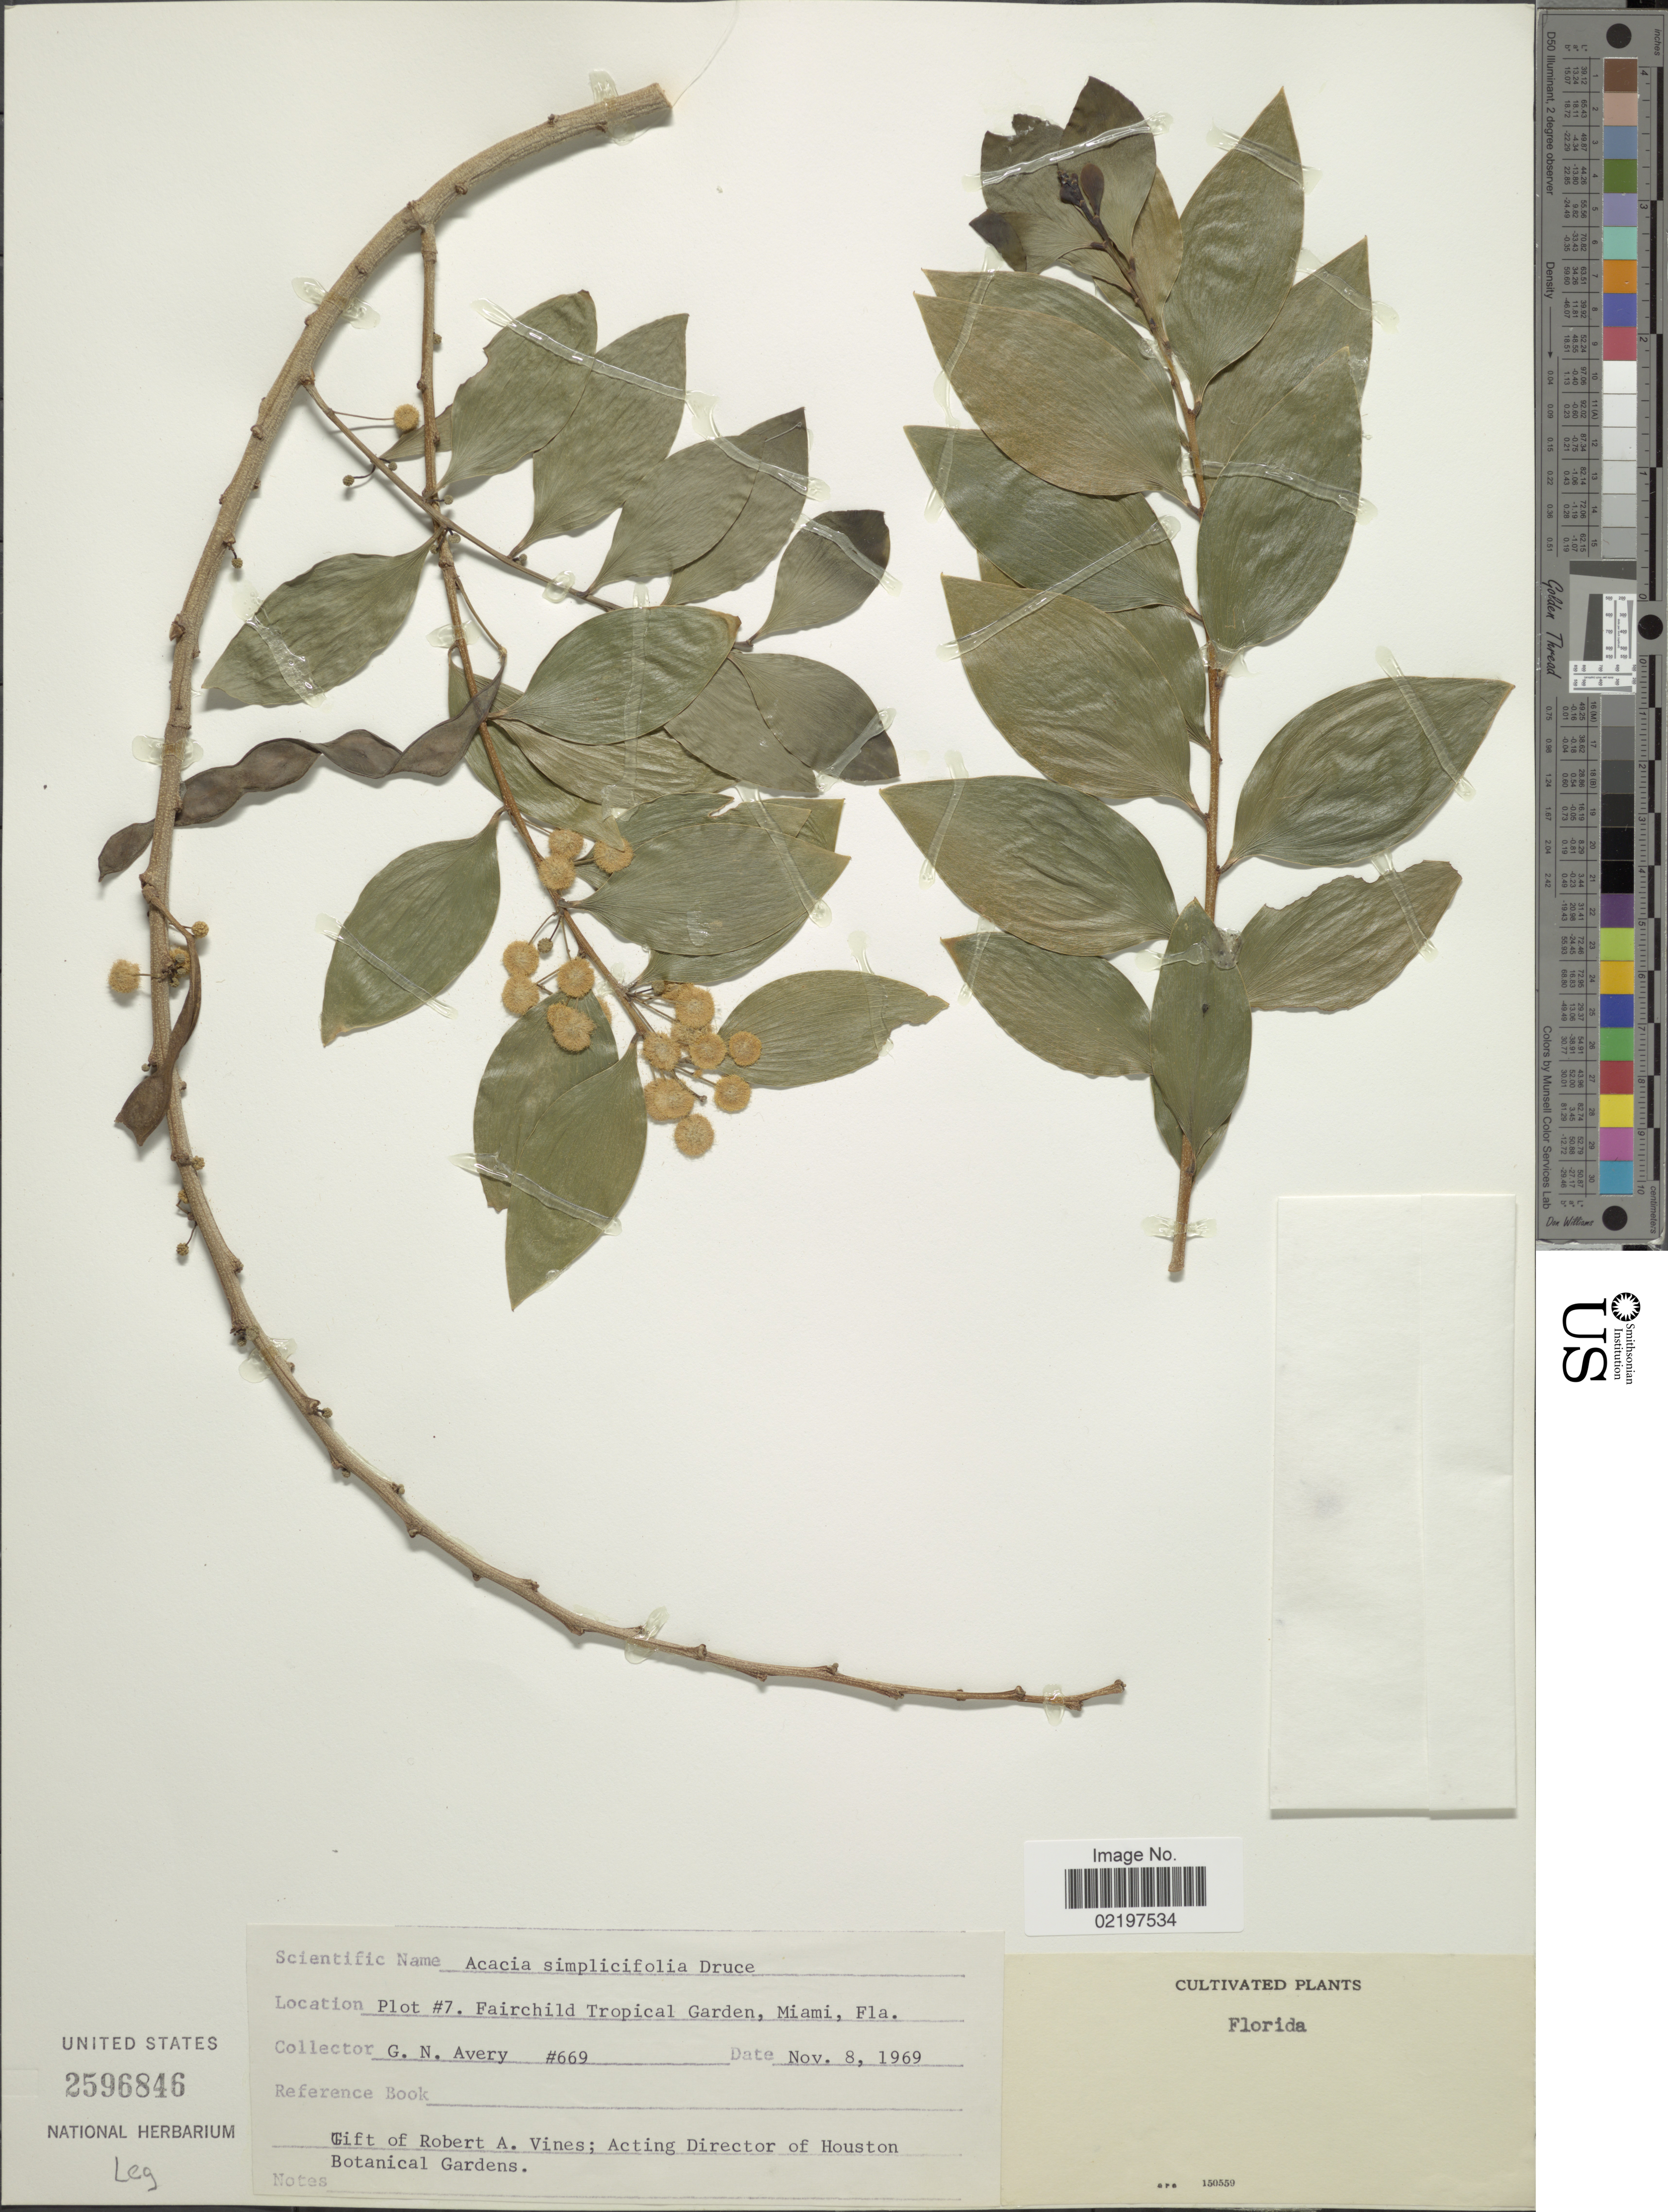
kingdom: Plantae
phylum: Tracheophyta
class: Magnoliopsida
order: Fabales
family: Fabaceae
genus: Acacia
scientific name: Acacia simplicifolia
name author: (L. f.) Schinz & Guillaumin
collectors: G. N. Avery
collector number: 669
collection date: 1969-11-08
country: United States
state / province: Florida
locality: Plot &7, Fairchild Tropical Garden, Miami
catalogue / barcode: US 2596846